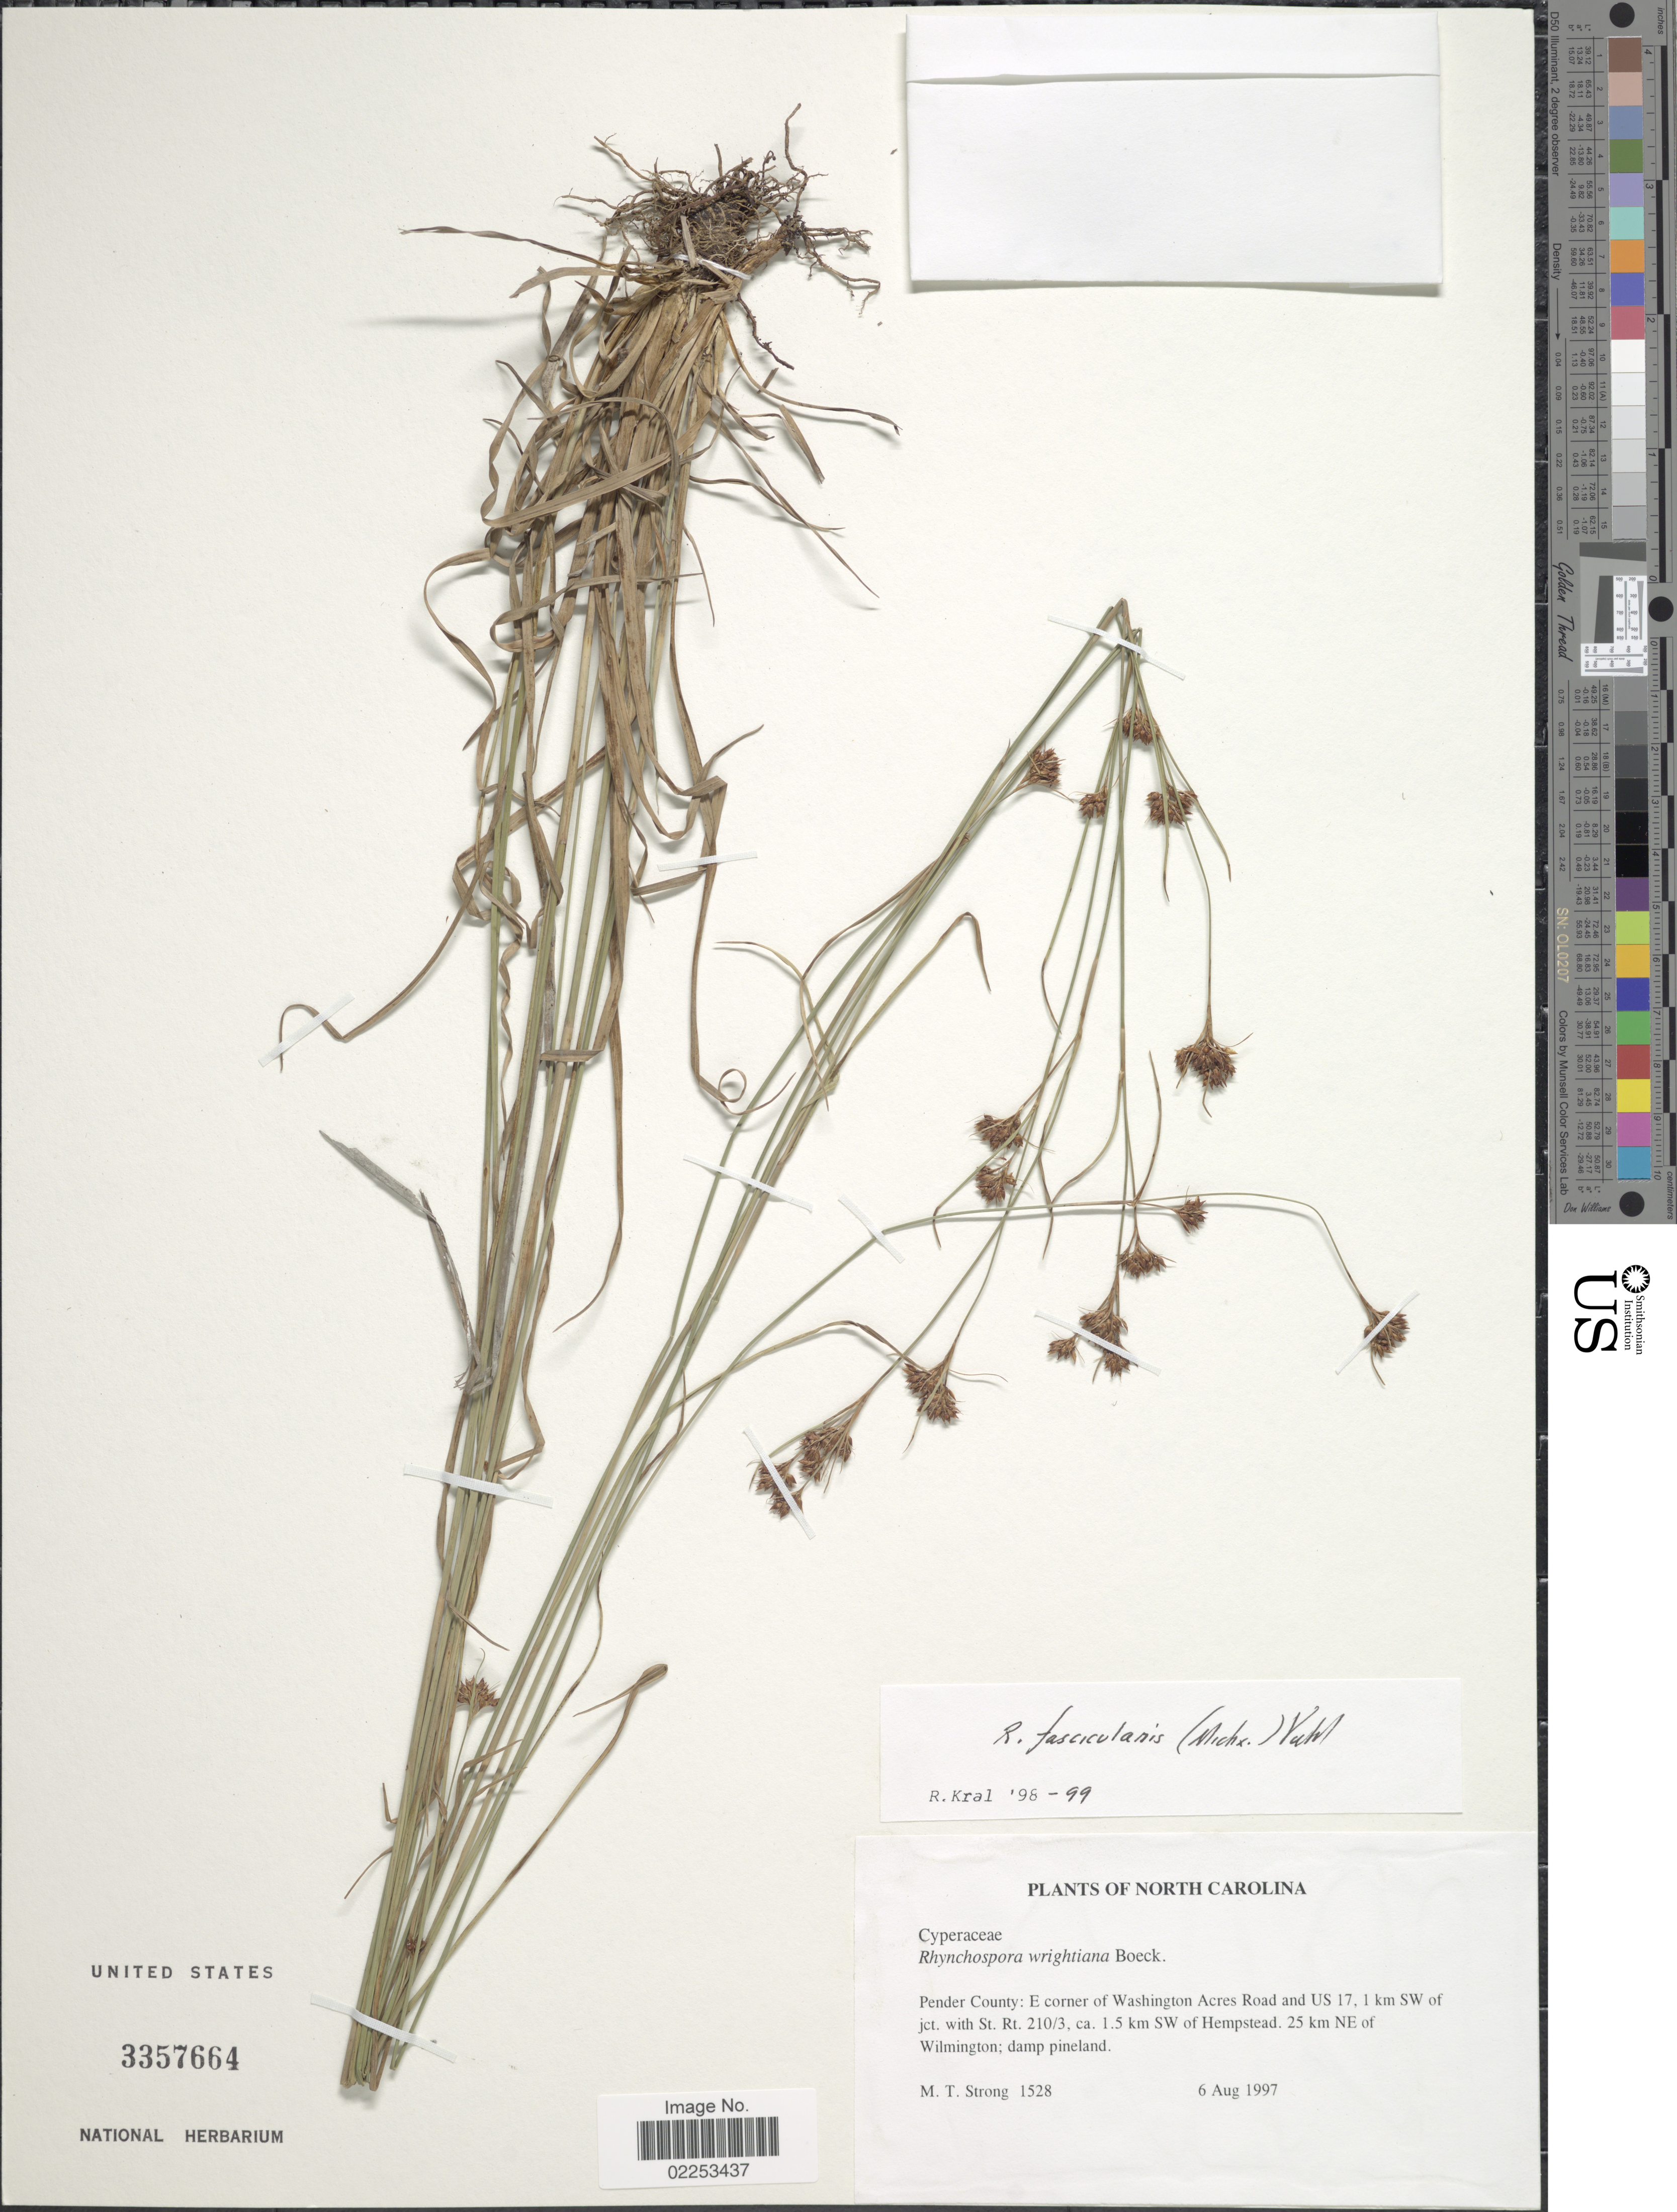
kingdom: Plantae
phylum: Tracheophyta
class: Liliopsida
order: Poales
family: Cyperaceae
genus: Rhynchospora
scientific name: Rhynchospora fascicularis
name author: (Michx.) Vahl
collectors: M. T. Strong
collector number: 1528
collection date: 1997-08-06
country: United States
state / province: North Carolina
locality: Pender County: E corner of Washington Acres Road and US 17, 1 km SW of jct with St. Rt. 210/3, ca 1.5 km SW of Hempstead. 25 km NE of Wilmington; damp pineland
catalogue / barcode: US 3357664